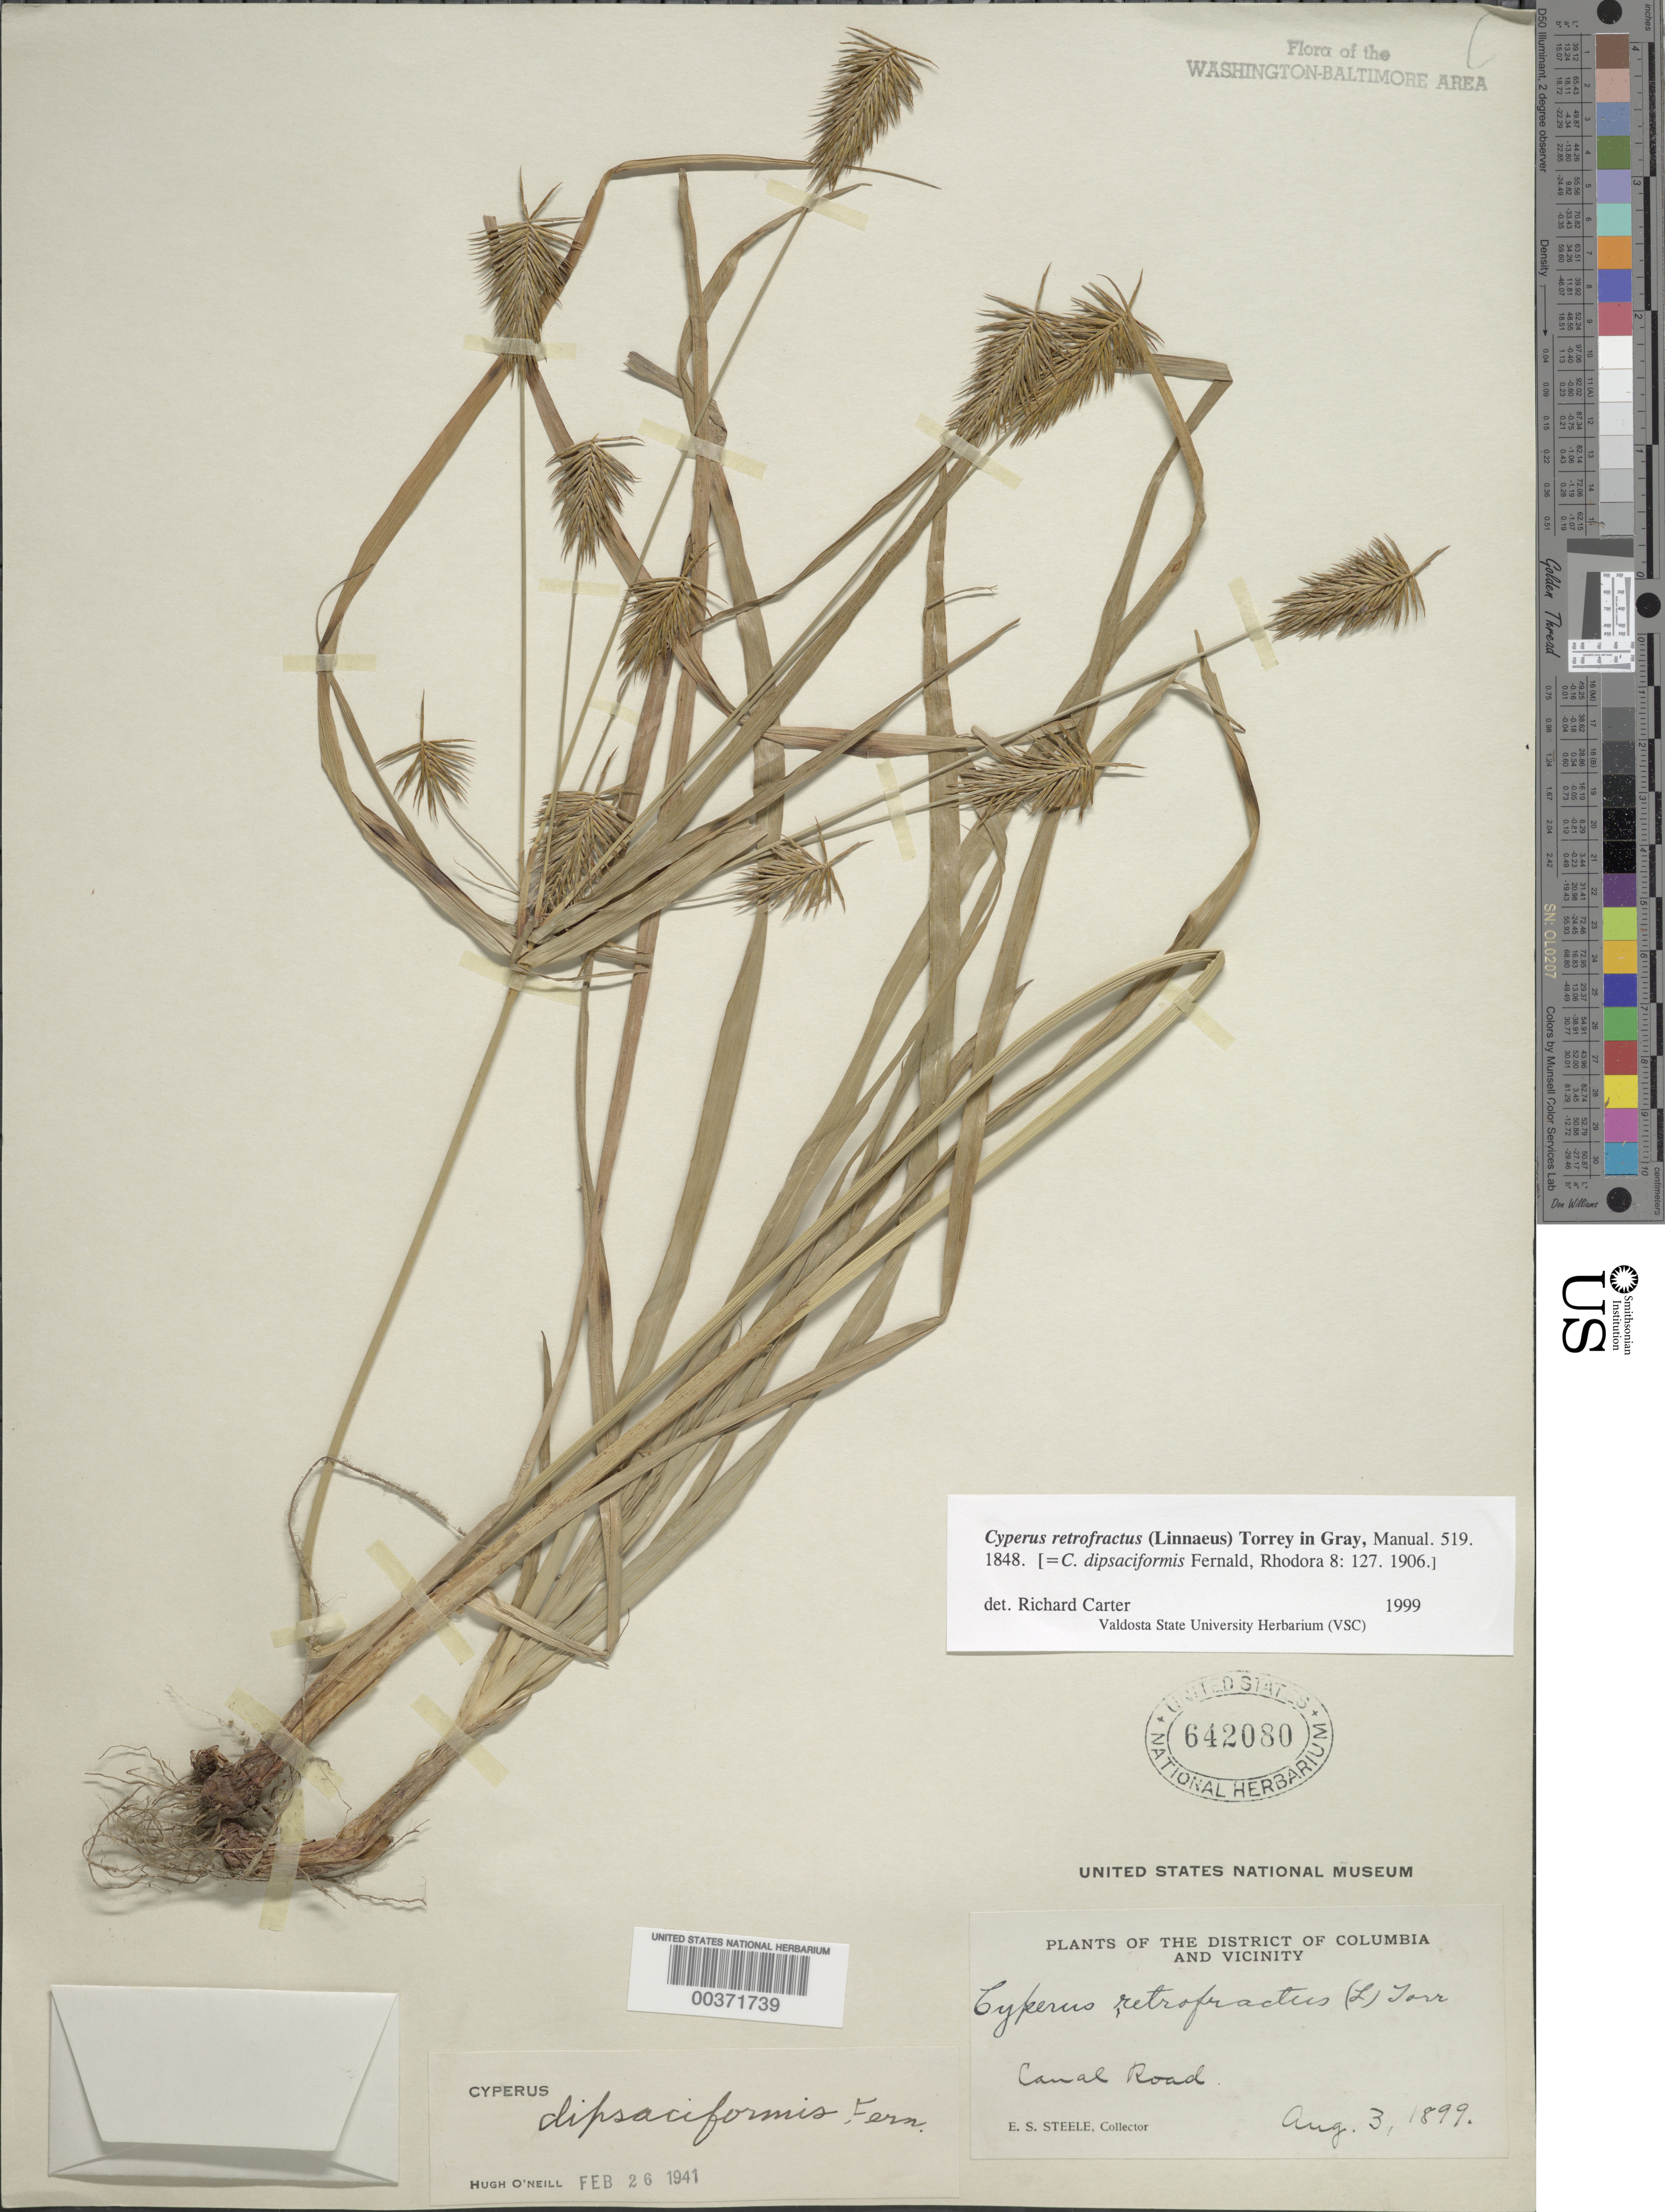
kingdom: Plantae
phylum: Tracheophyta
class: Liliopsida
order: Poales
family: Cyperaceae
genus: Cyperus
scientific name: Cyperus retrofractus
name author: (L.) Torr.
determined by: O'Neill, Hugh T.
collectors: E. Steele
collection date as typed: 03 Aug 1899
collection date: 1899-08-03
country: United States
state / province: Maryland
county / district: Montgomery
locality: Canal Road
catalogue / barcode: US 642080